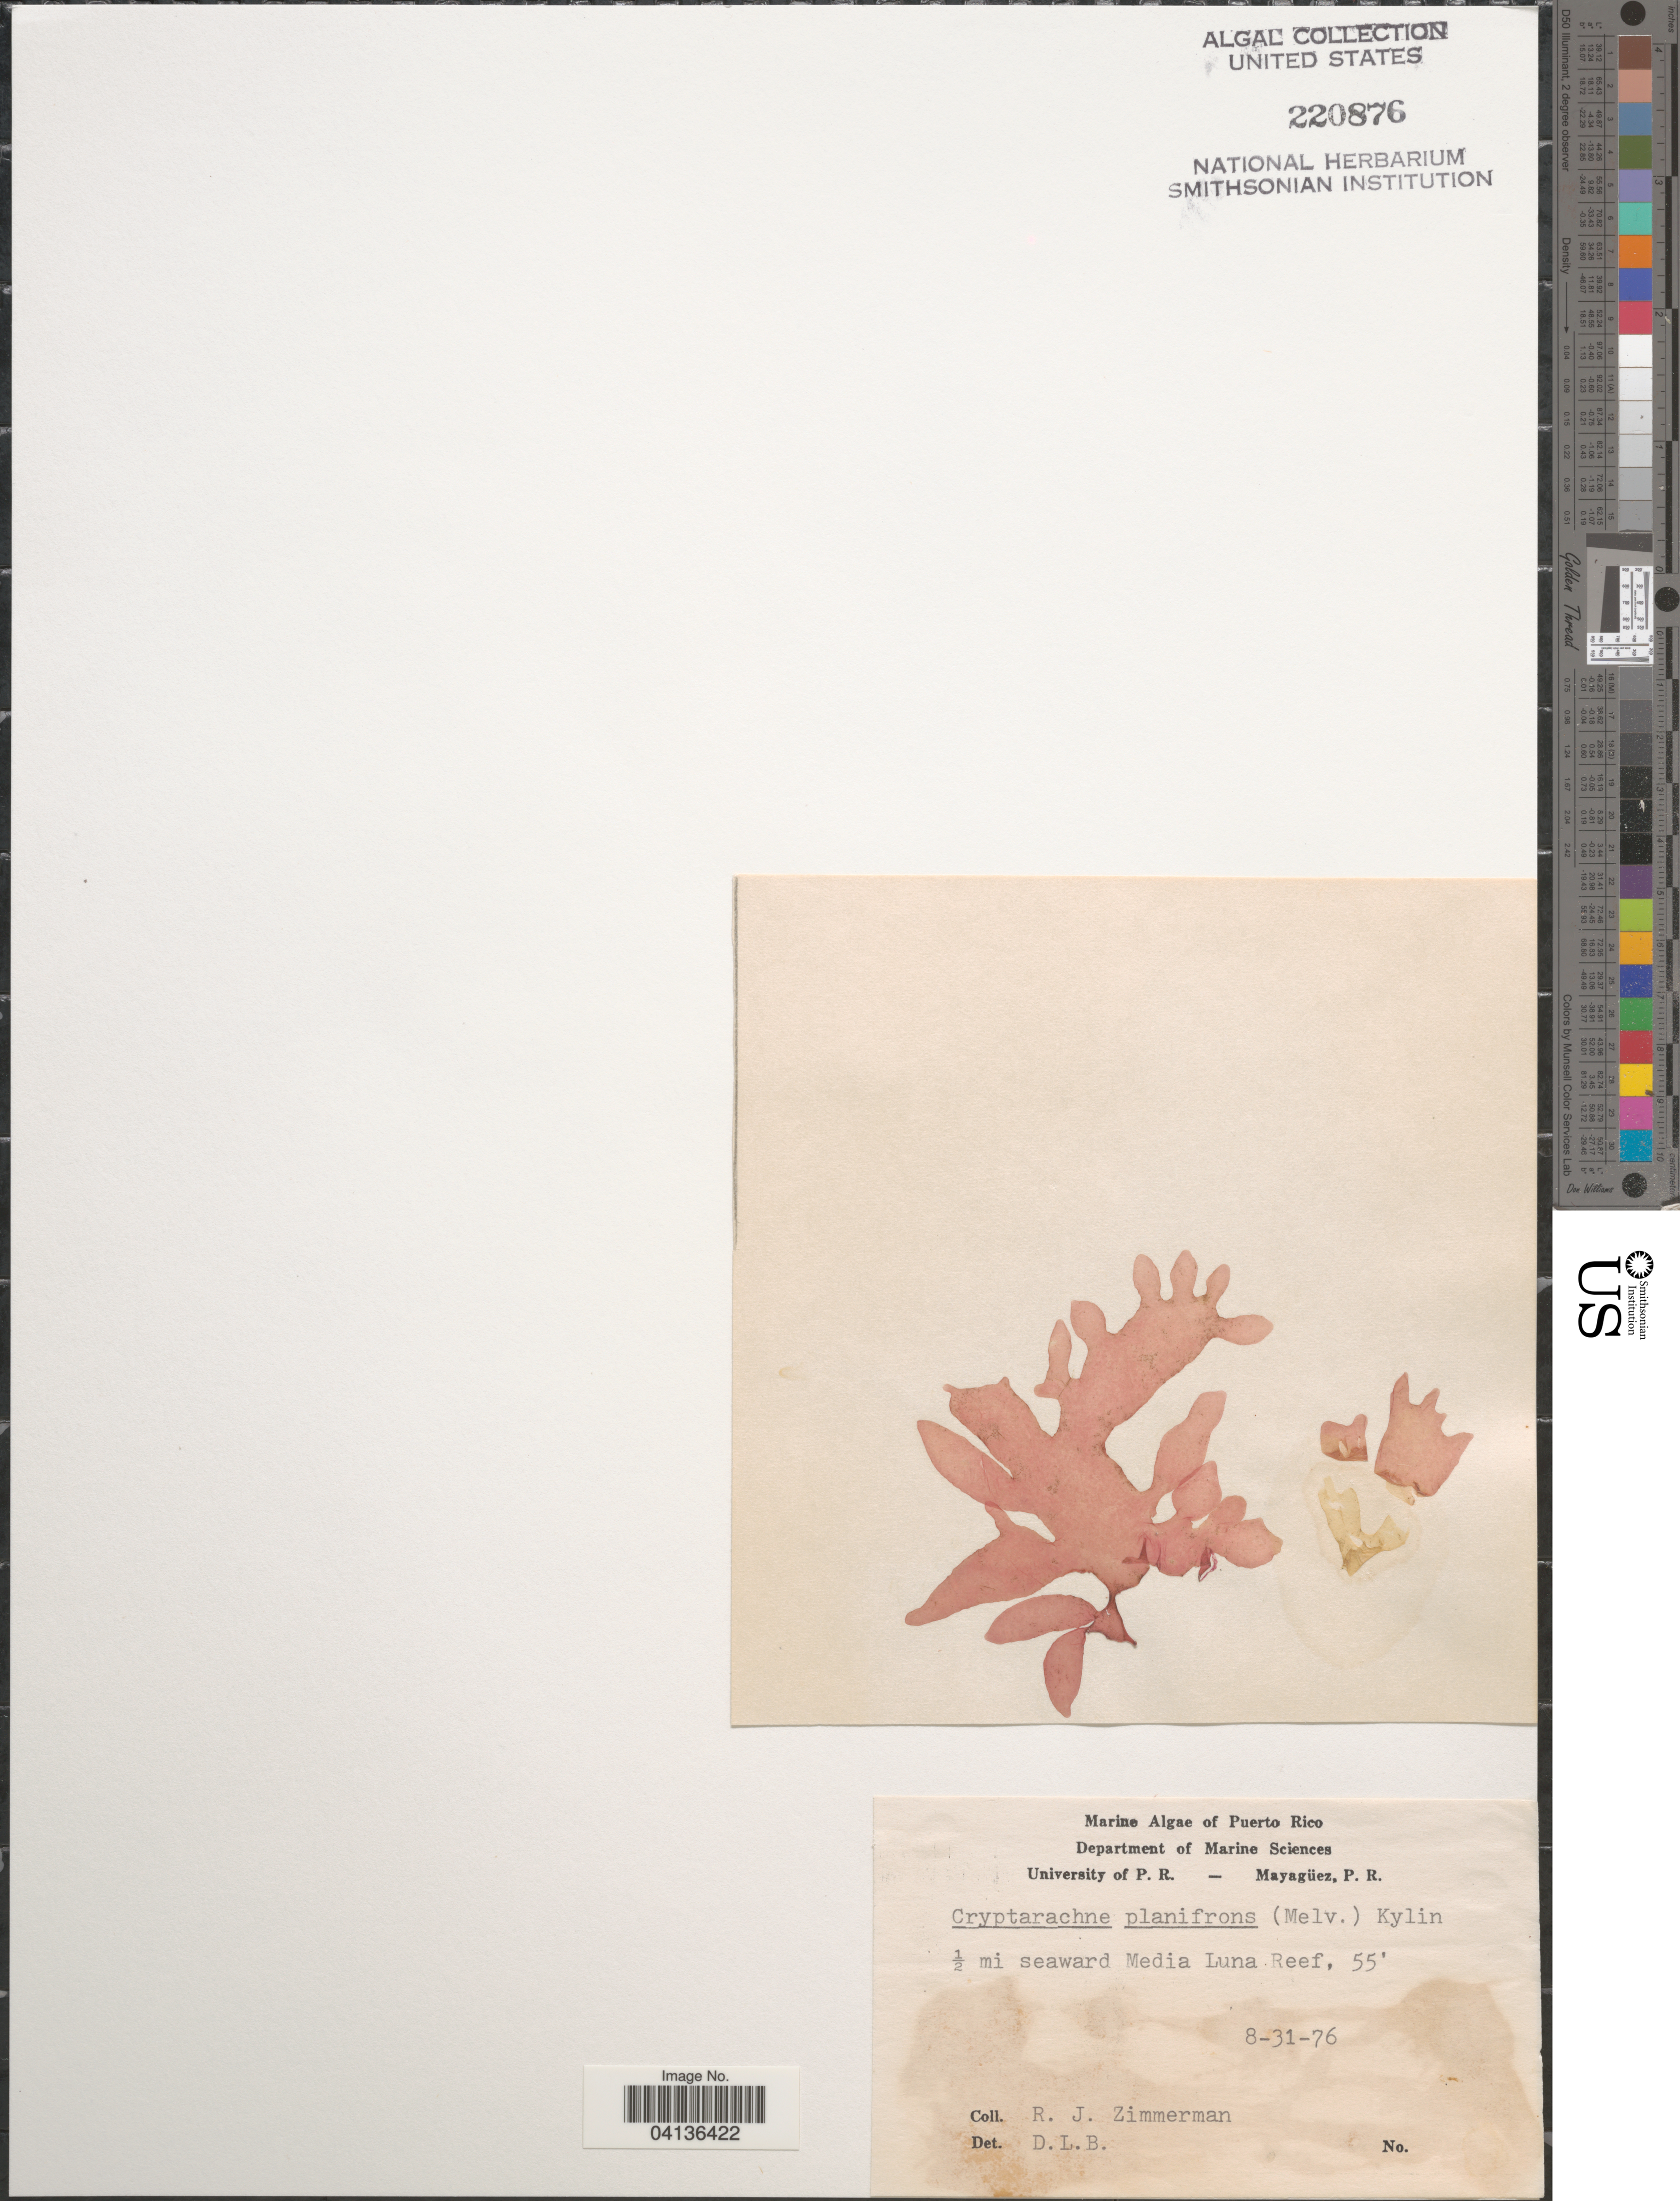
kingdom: Plantae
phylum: Rhodophyta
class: Florideophyceae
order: Rhodymeniales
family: Rhodymeniaceae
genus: Chrysymenia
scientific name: Chrysymenia planifrons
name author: (Melvill) J. Agardh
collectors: R. J. Zimmerman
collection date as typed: Transcribed d/m/y: 31/8/76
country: Puerto Rico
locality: ½ mi seaward Media Luna Reef.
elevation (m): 17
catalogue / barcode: US 220876